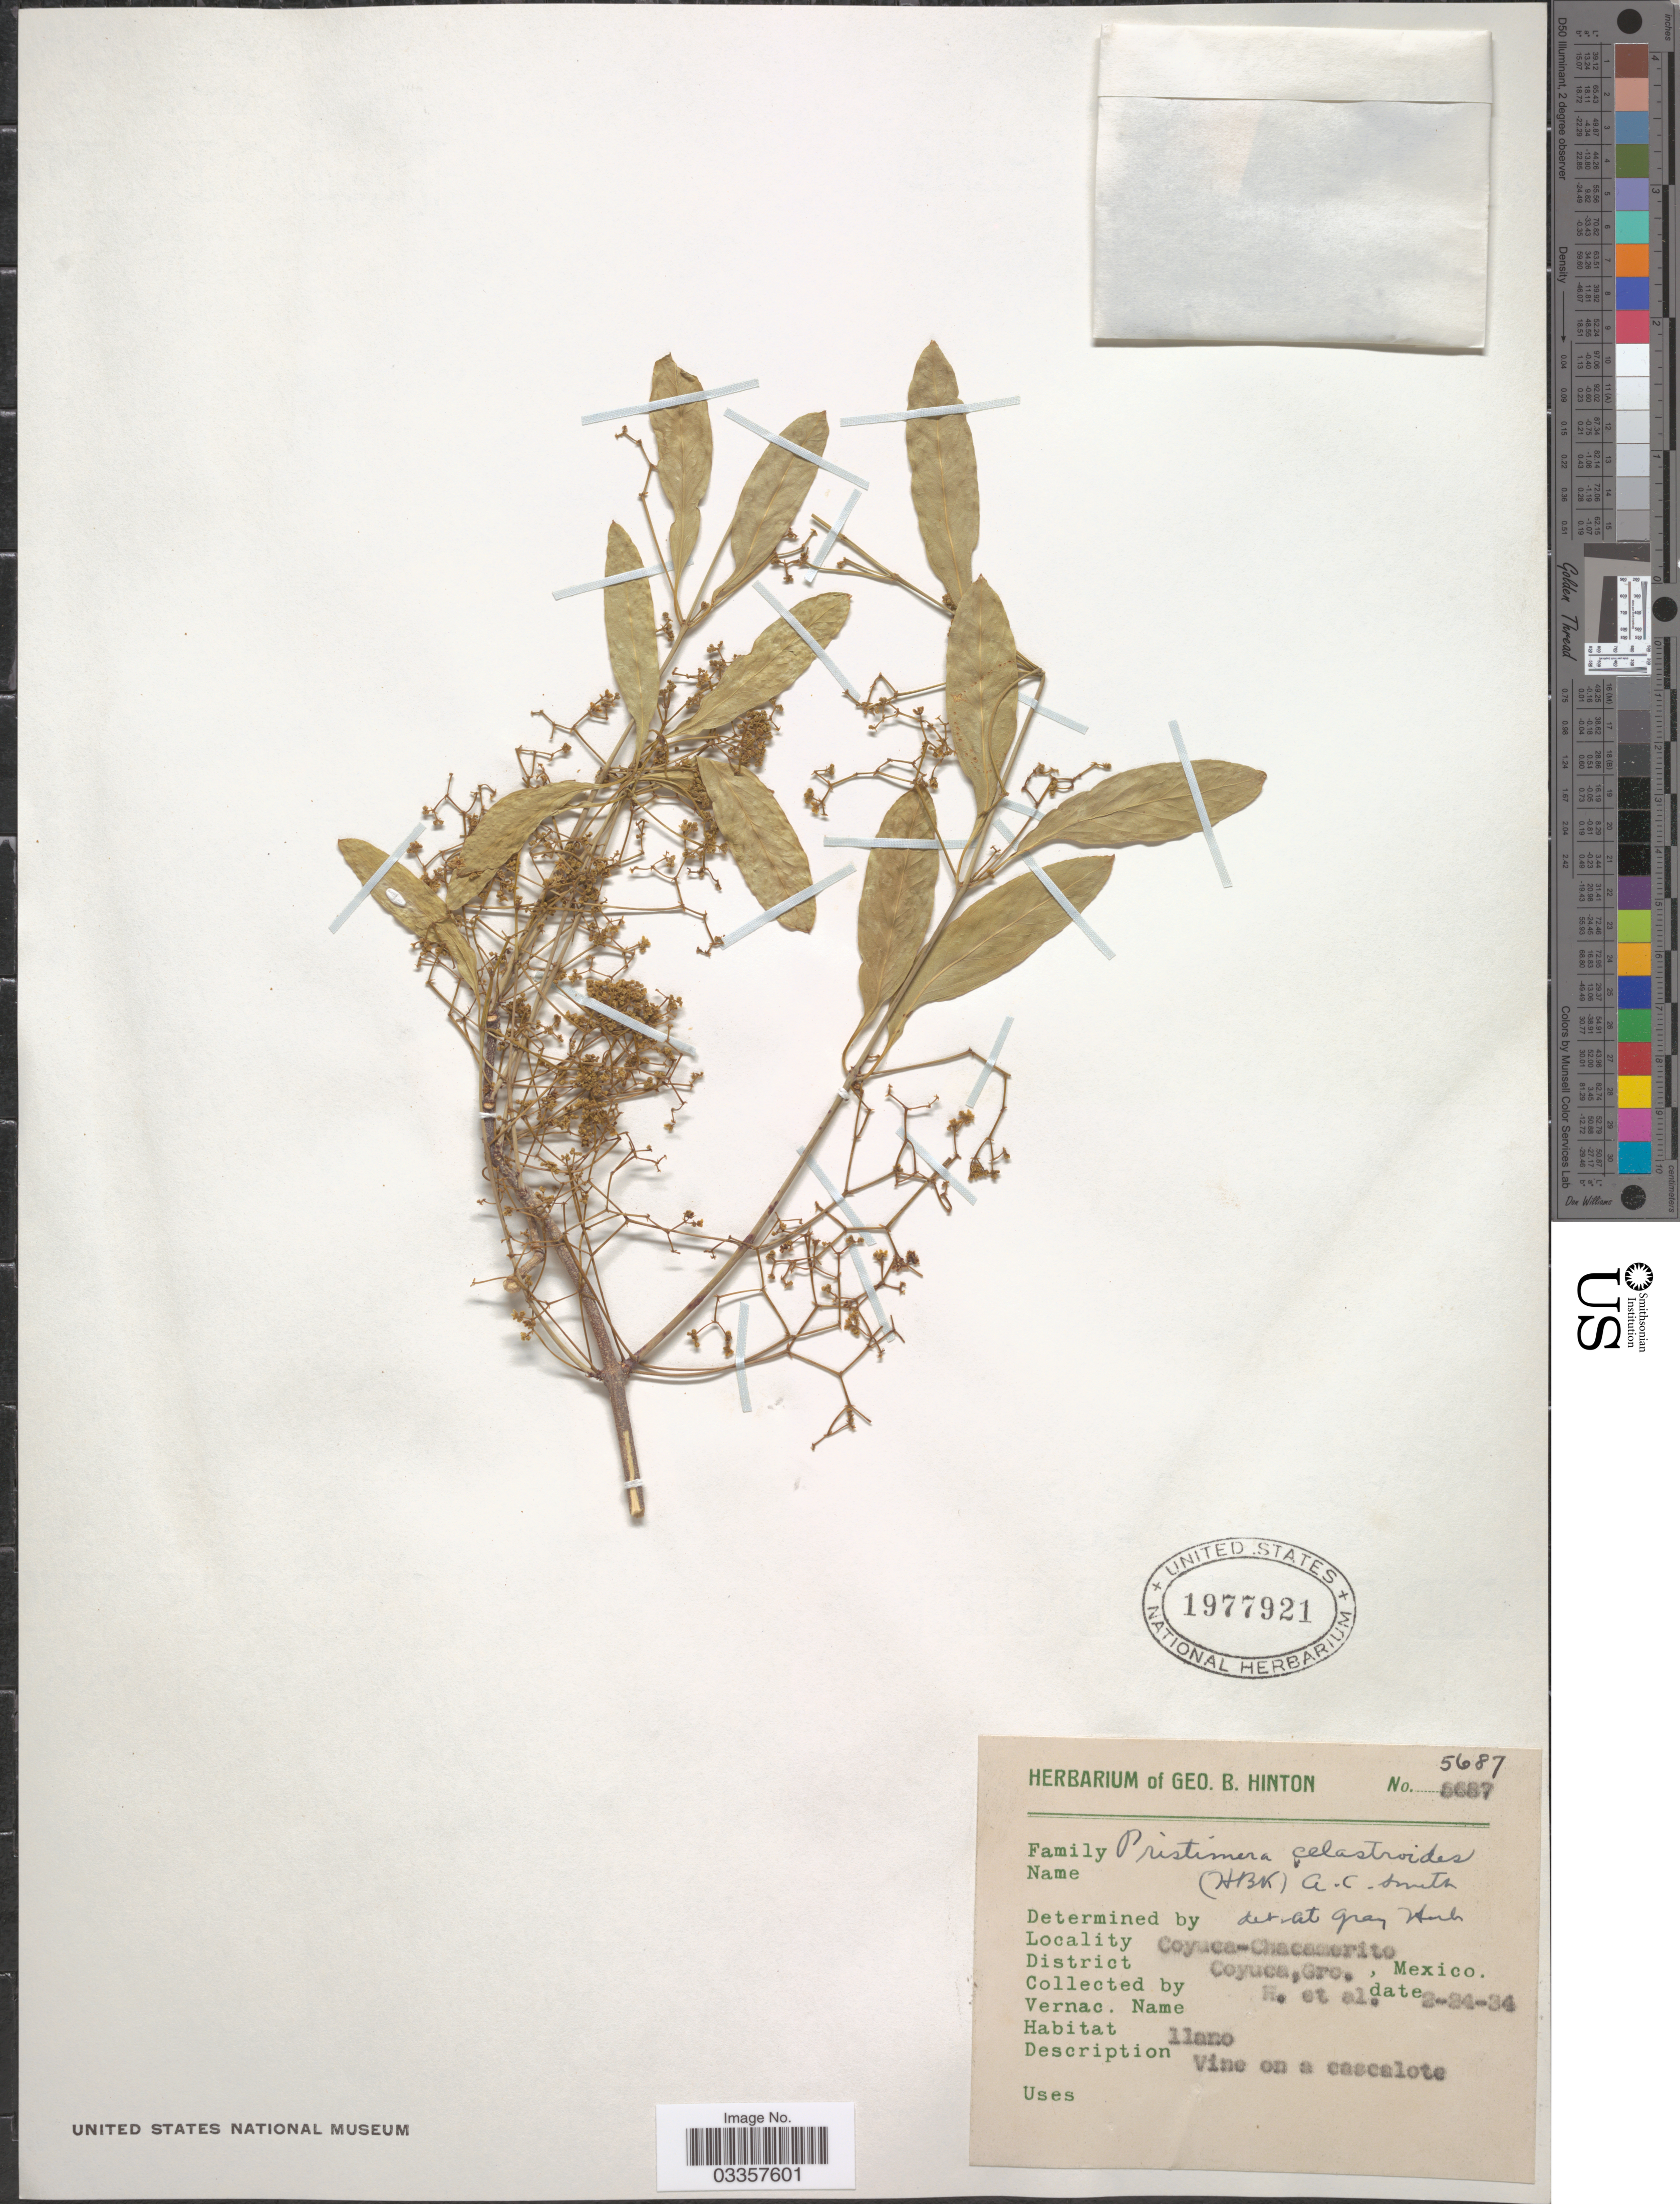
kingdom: Plantae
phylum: Tracheophyta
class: Magnoliopsida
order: Celastrales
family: Celastraceae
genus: Pristimera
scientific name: Pristimera celastroides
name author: (Kunth) A.C. Sm.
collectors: G. B. Hinton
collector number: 5687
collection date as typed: Transcribed d/m/y: 24/2/34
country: Mexico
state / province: Guerrero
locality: Coyuca-Chacamerito, District Coyuca.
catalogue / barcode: US 1977921